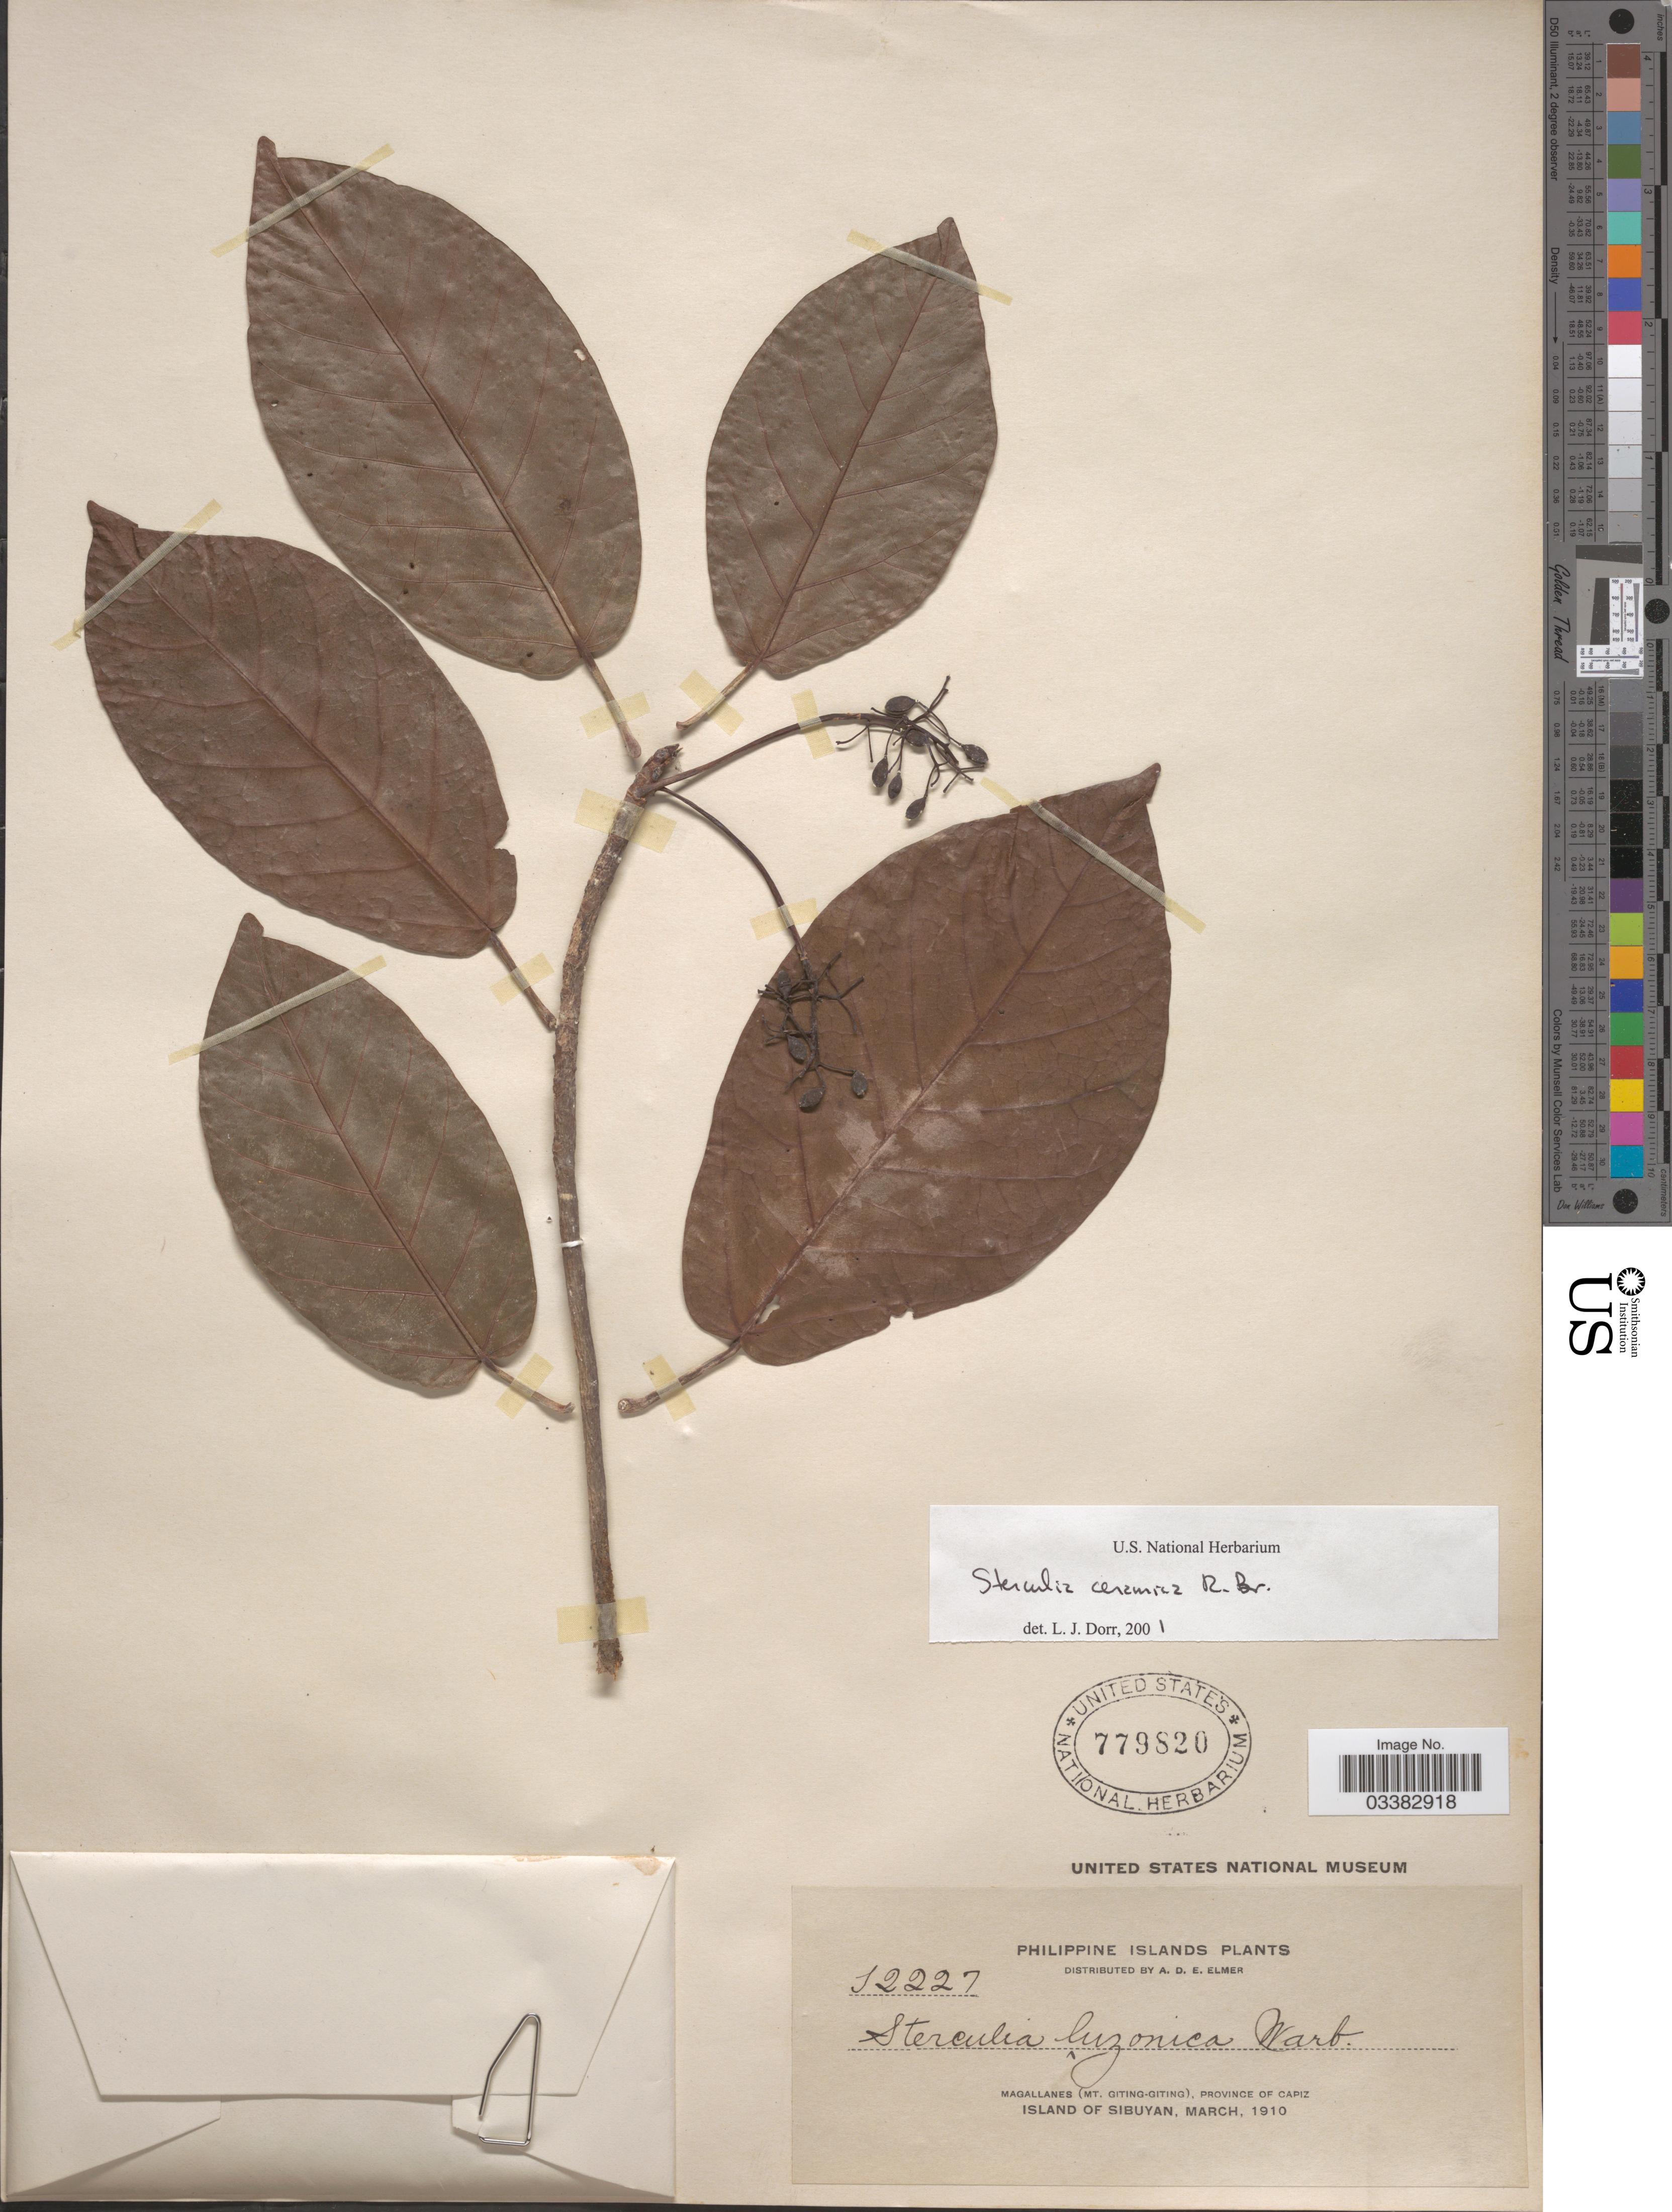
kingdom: Plantae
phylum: Tracheophyta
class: Magnoliopsida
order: Malvales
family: Malvaceae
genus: Sterculia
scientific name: Sterculia ceramica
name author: R. Br.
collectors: A. D. E. Elmer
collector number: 12227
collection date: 1910-03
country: Philippines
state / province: Western Visayas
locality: Magallanes (Mt. Giting-Giting), Province of Capiz. Island of Sibuyan.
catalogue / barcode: US 779820